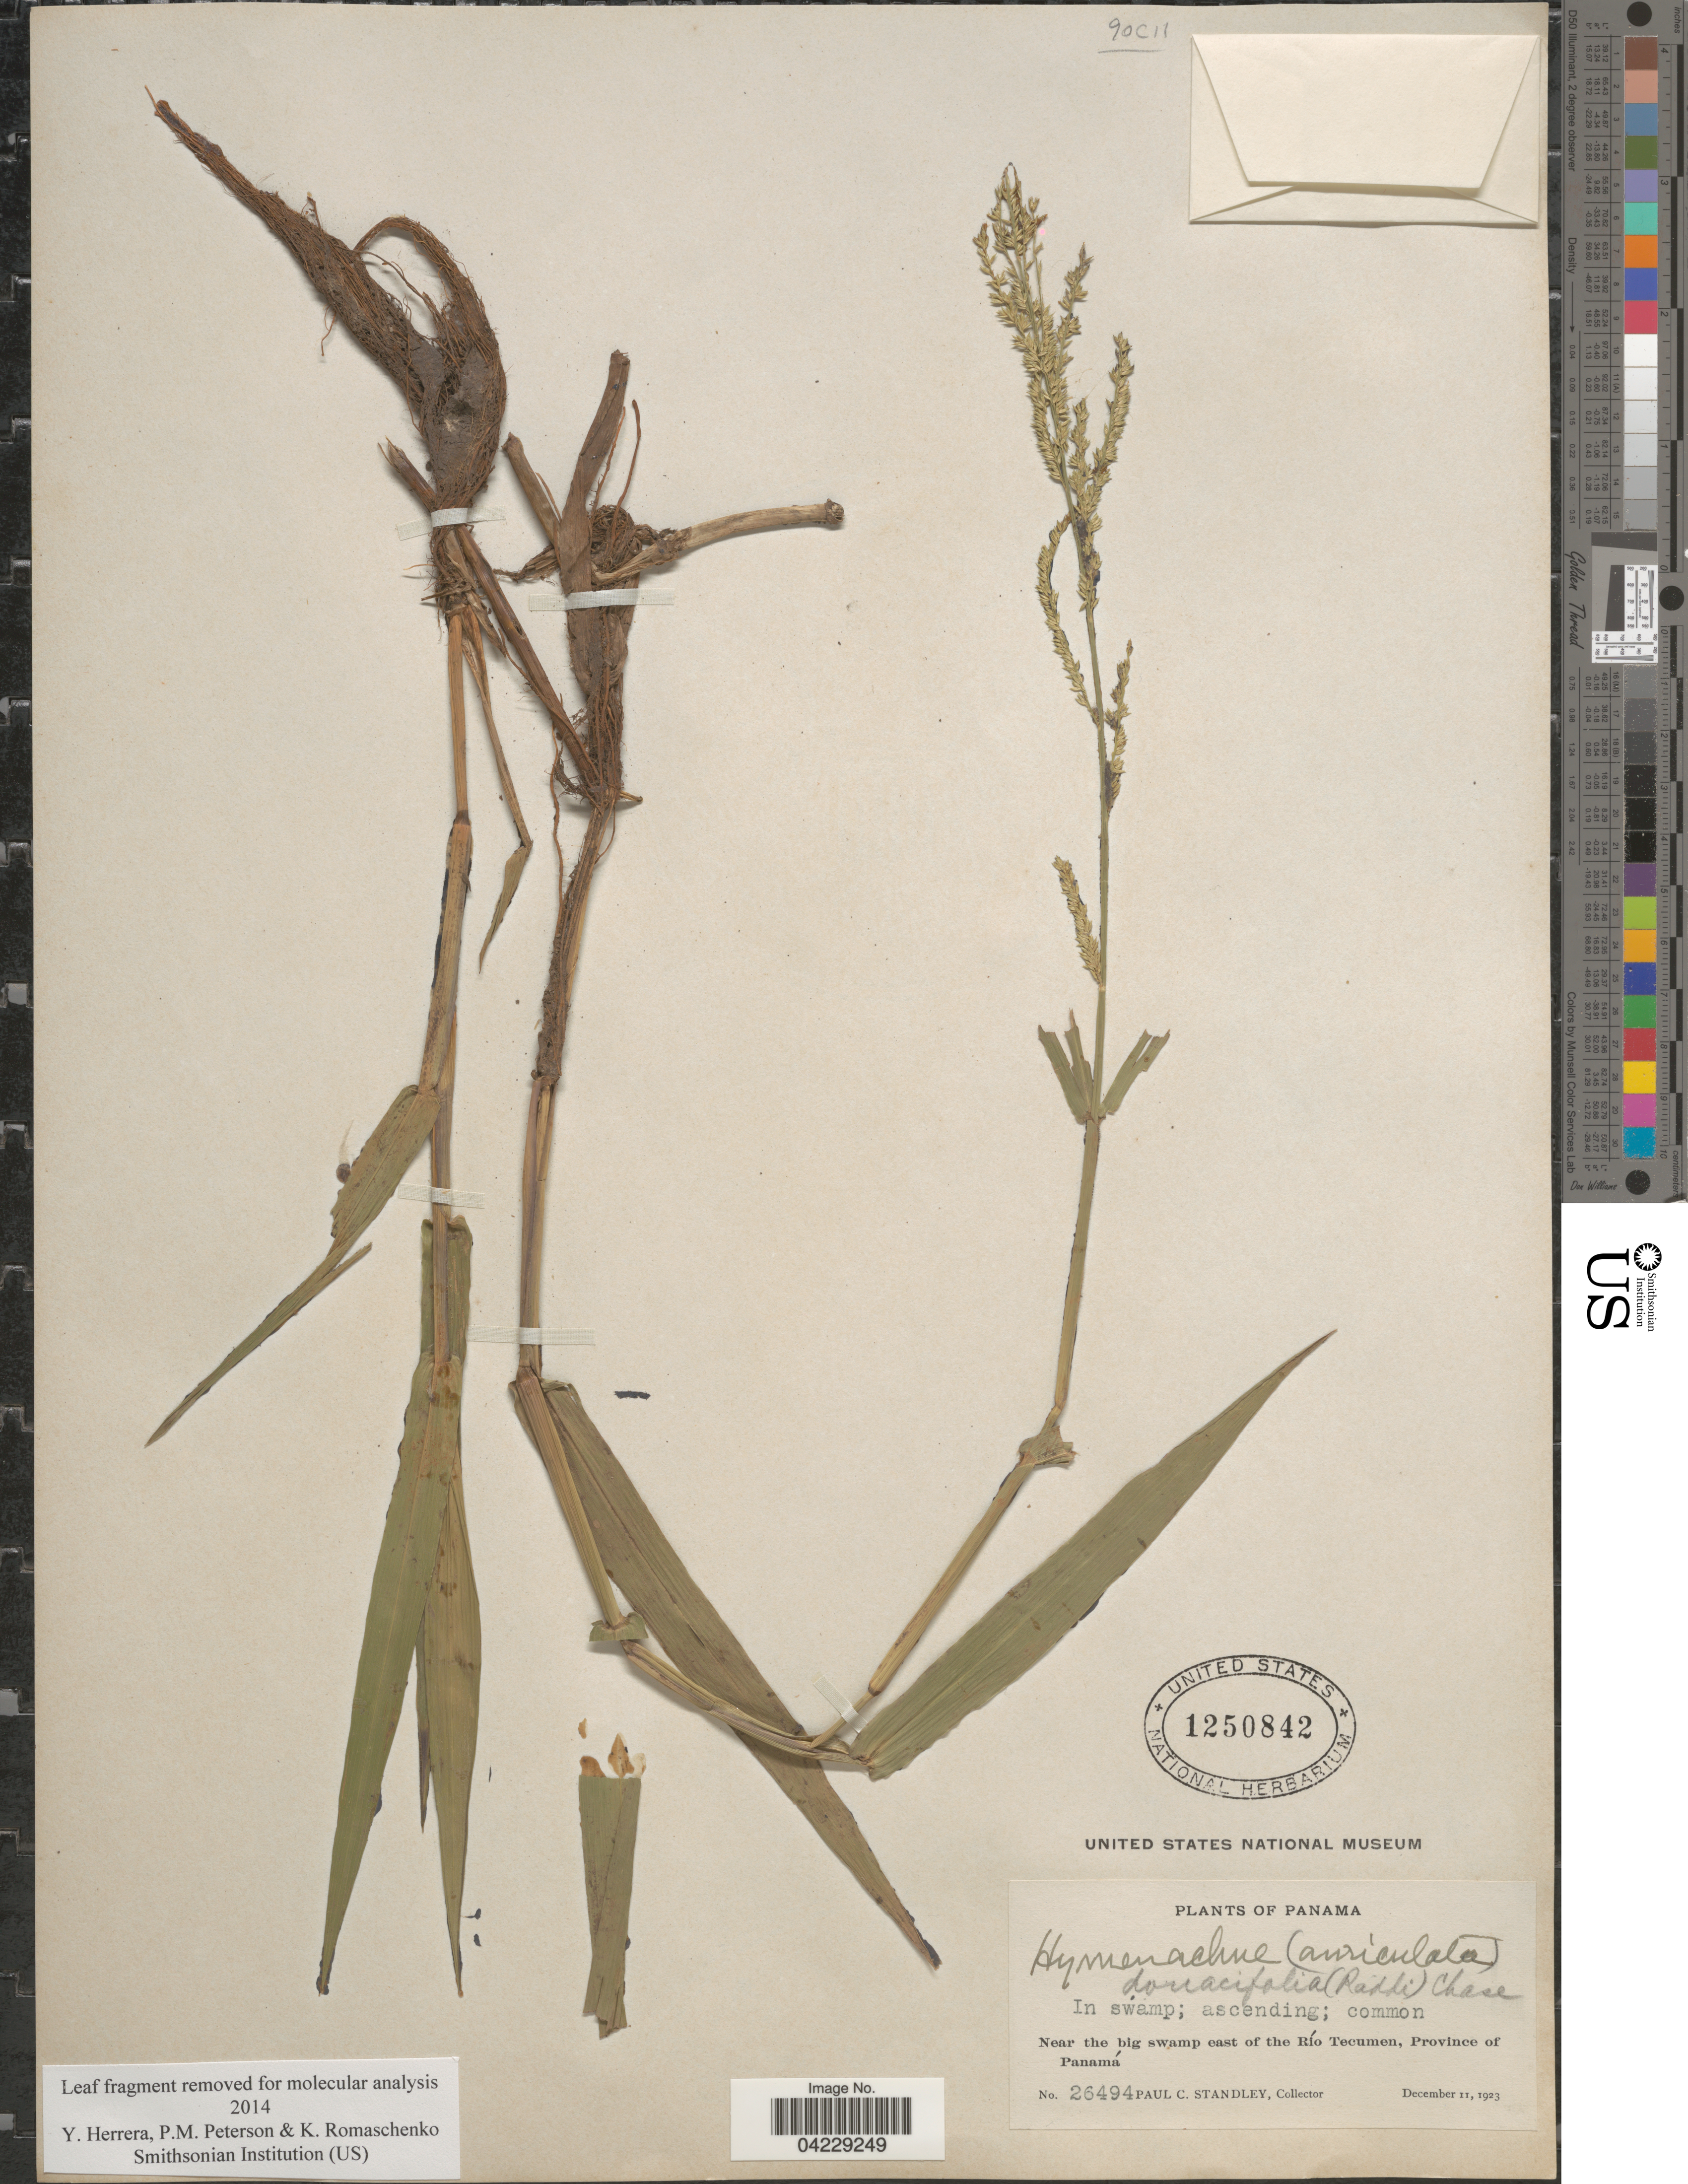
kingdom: Plantae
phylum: Tracheophyta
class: Liliopsida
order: Poales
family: Poaceae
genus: Hymenachne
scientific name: Hymenachne donacifolia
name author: (Raddi) Chase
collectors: P. C. Standley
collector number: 26494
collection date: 1923-12-11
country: Panama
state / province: Panamá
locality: Near the big swamp east of the Río Tecumen.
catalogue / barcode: US 1250842